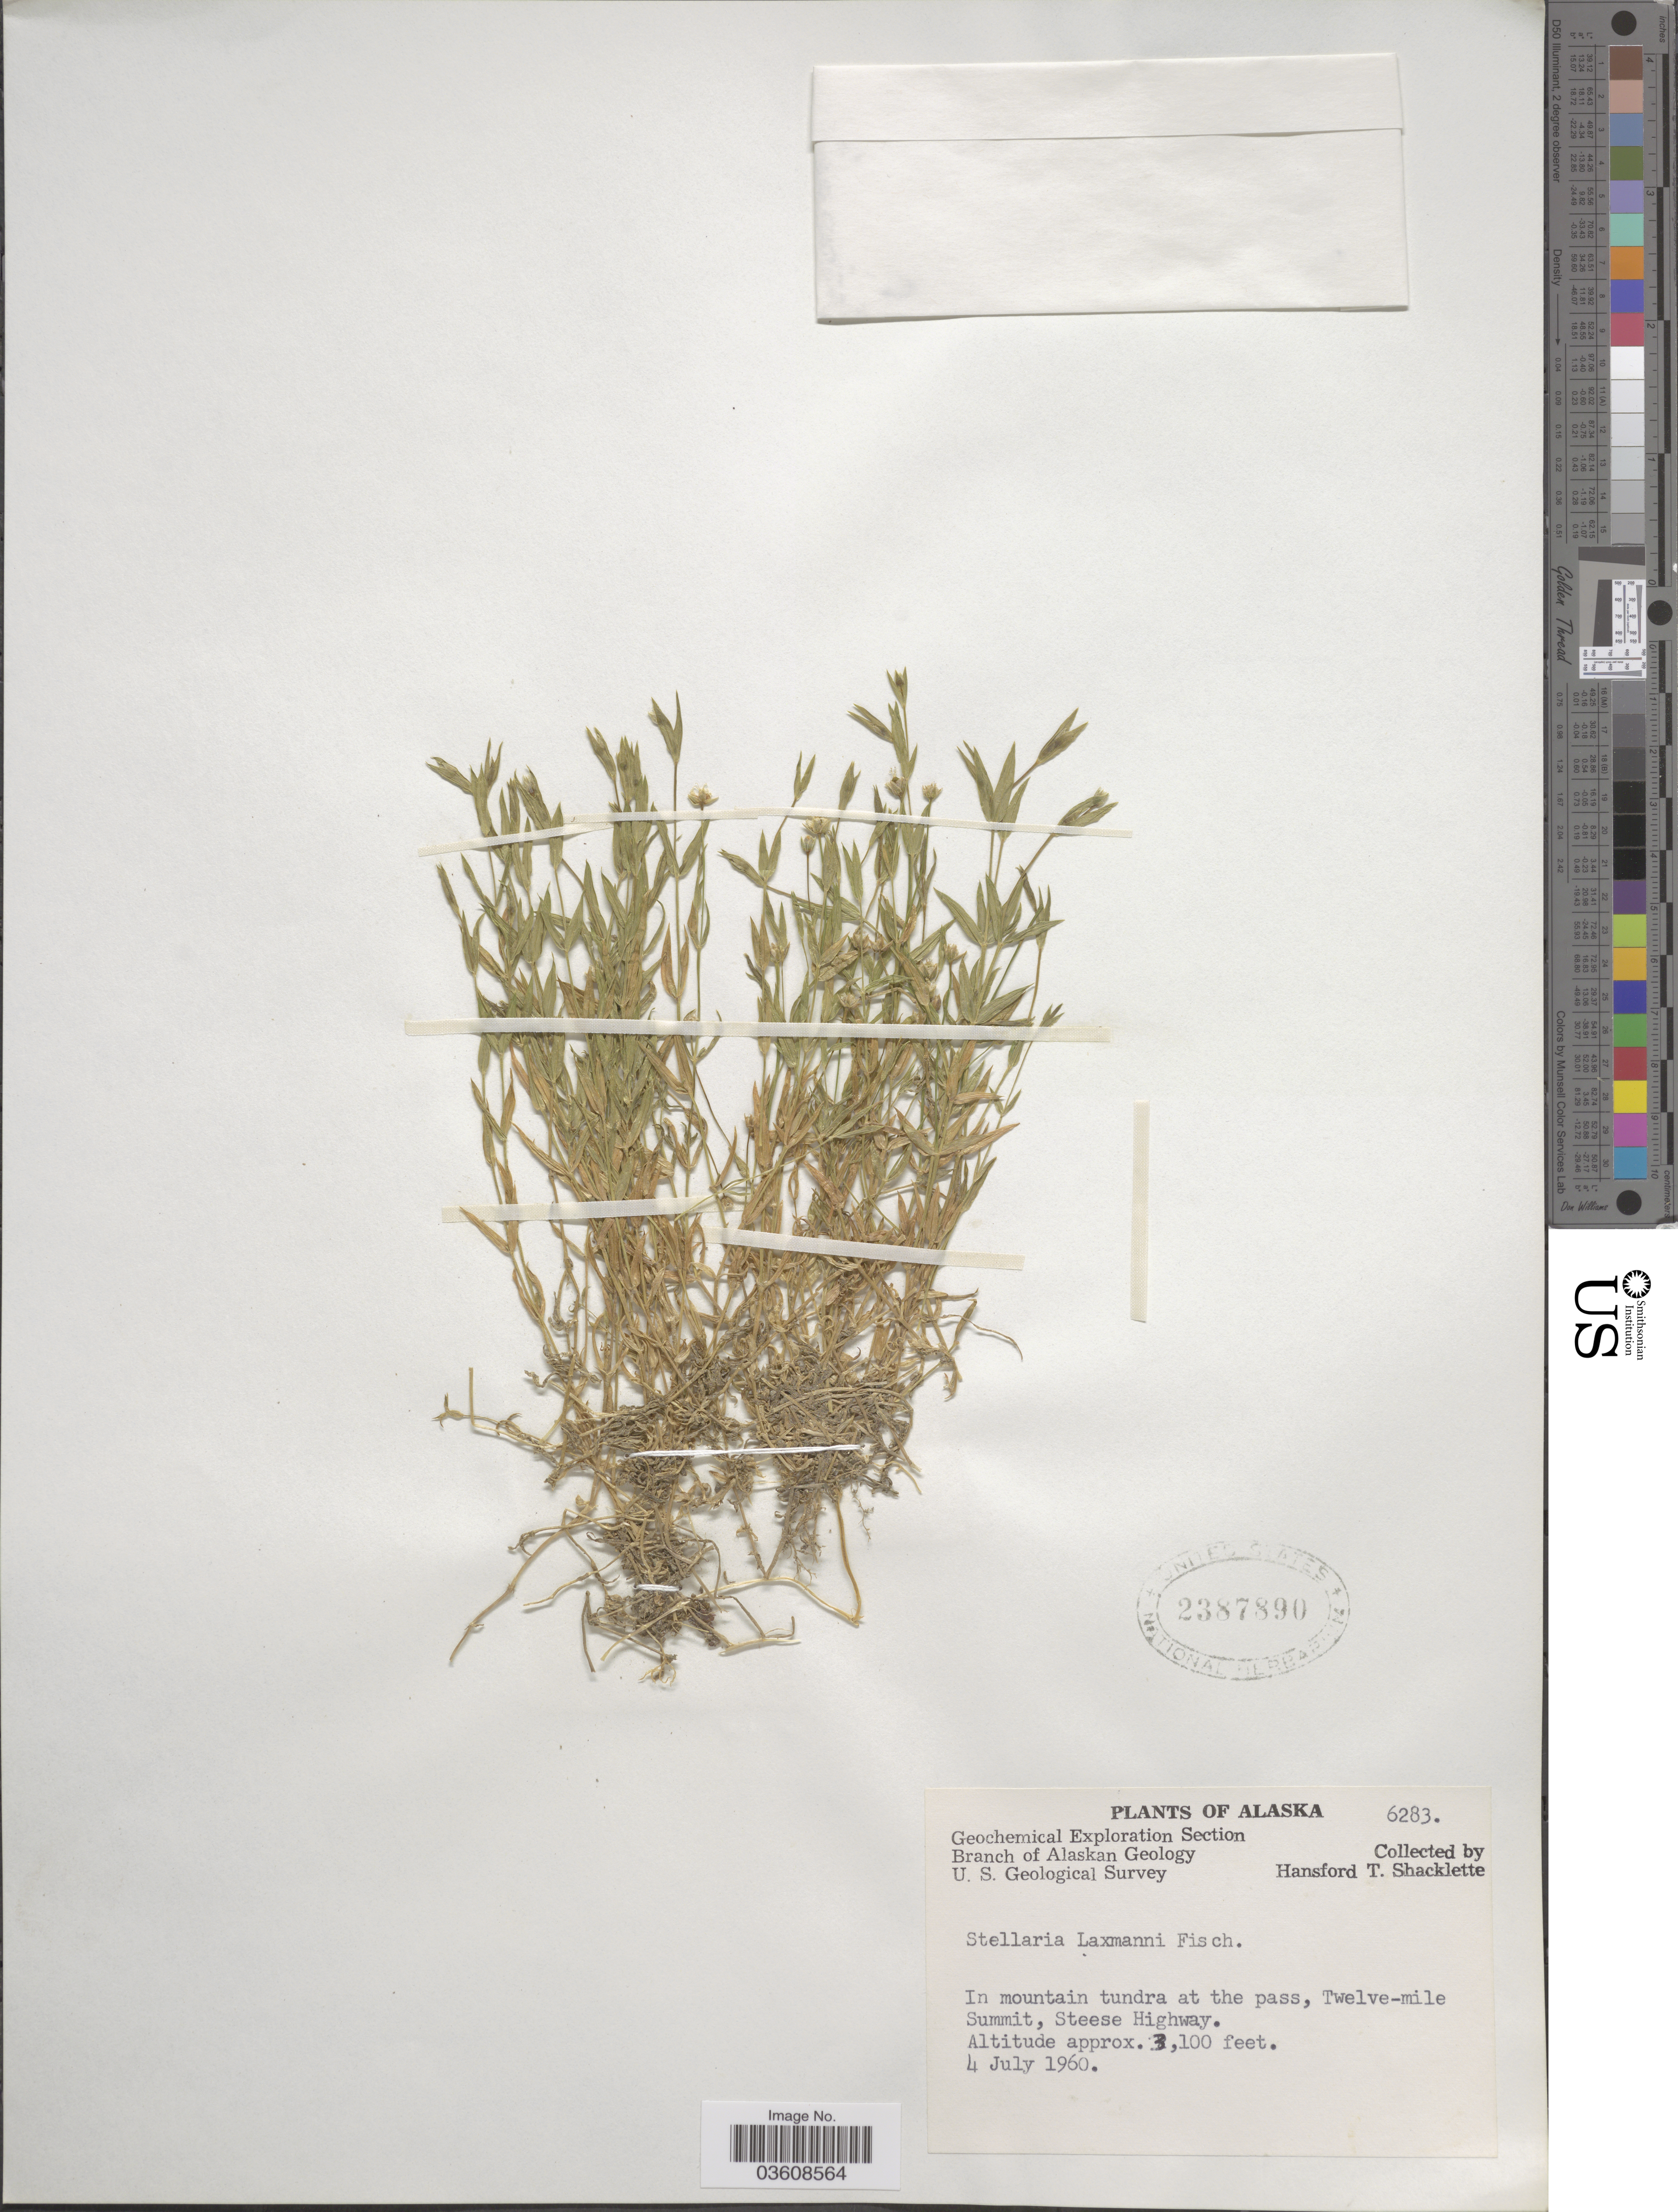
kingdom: Plantae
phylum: Tracheophyta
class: Magnoliopsida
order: Caryophyllales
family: Caryophyllaceae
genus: Stellaria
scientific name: Stellaria laxmannii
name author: Fisch. ex Ser.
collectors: H. Shacklette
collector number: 6283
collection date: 1960-07-04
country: United States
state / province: Alaska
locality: In mountain tundra at the pass, Twelve-mile Summit, Steese Highway.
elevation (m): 945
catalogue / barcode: US 2387890